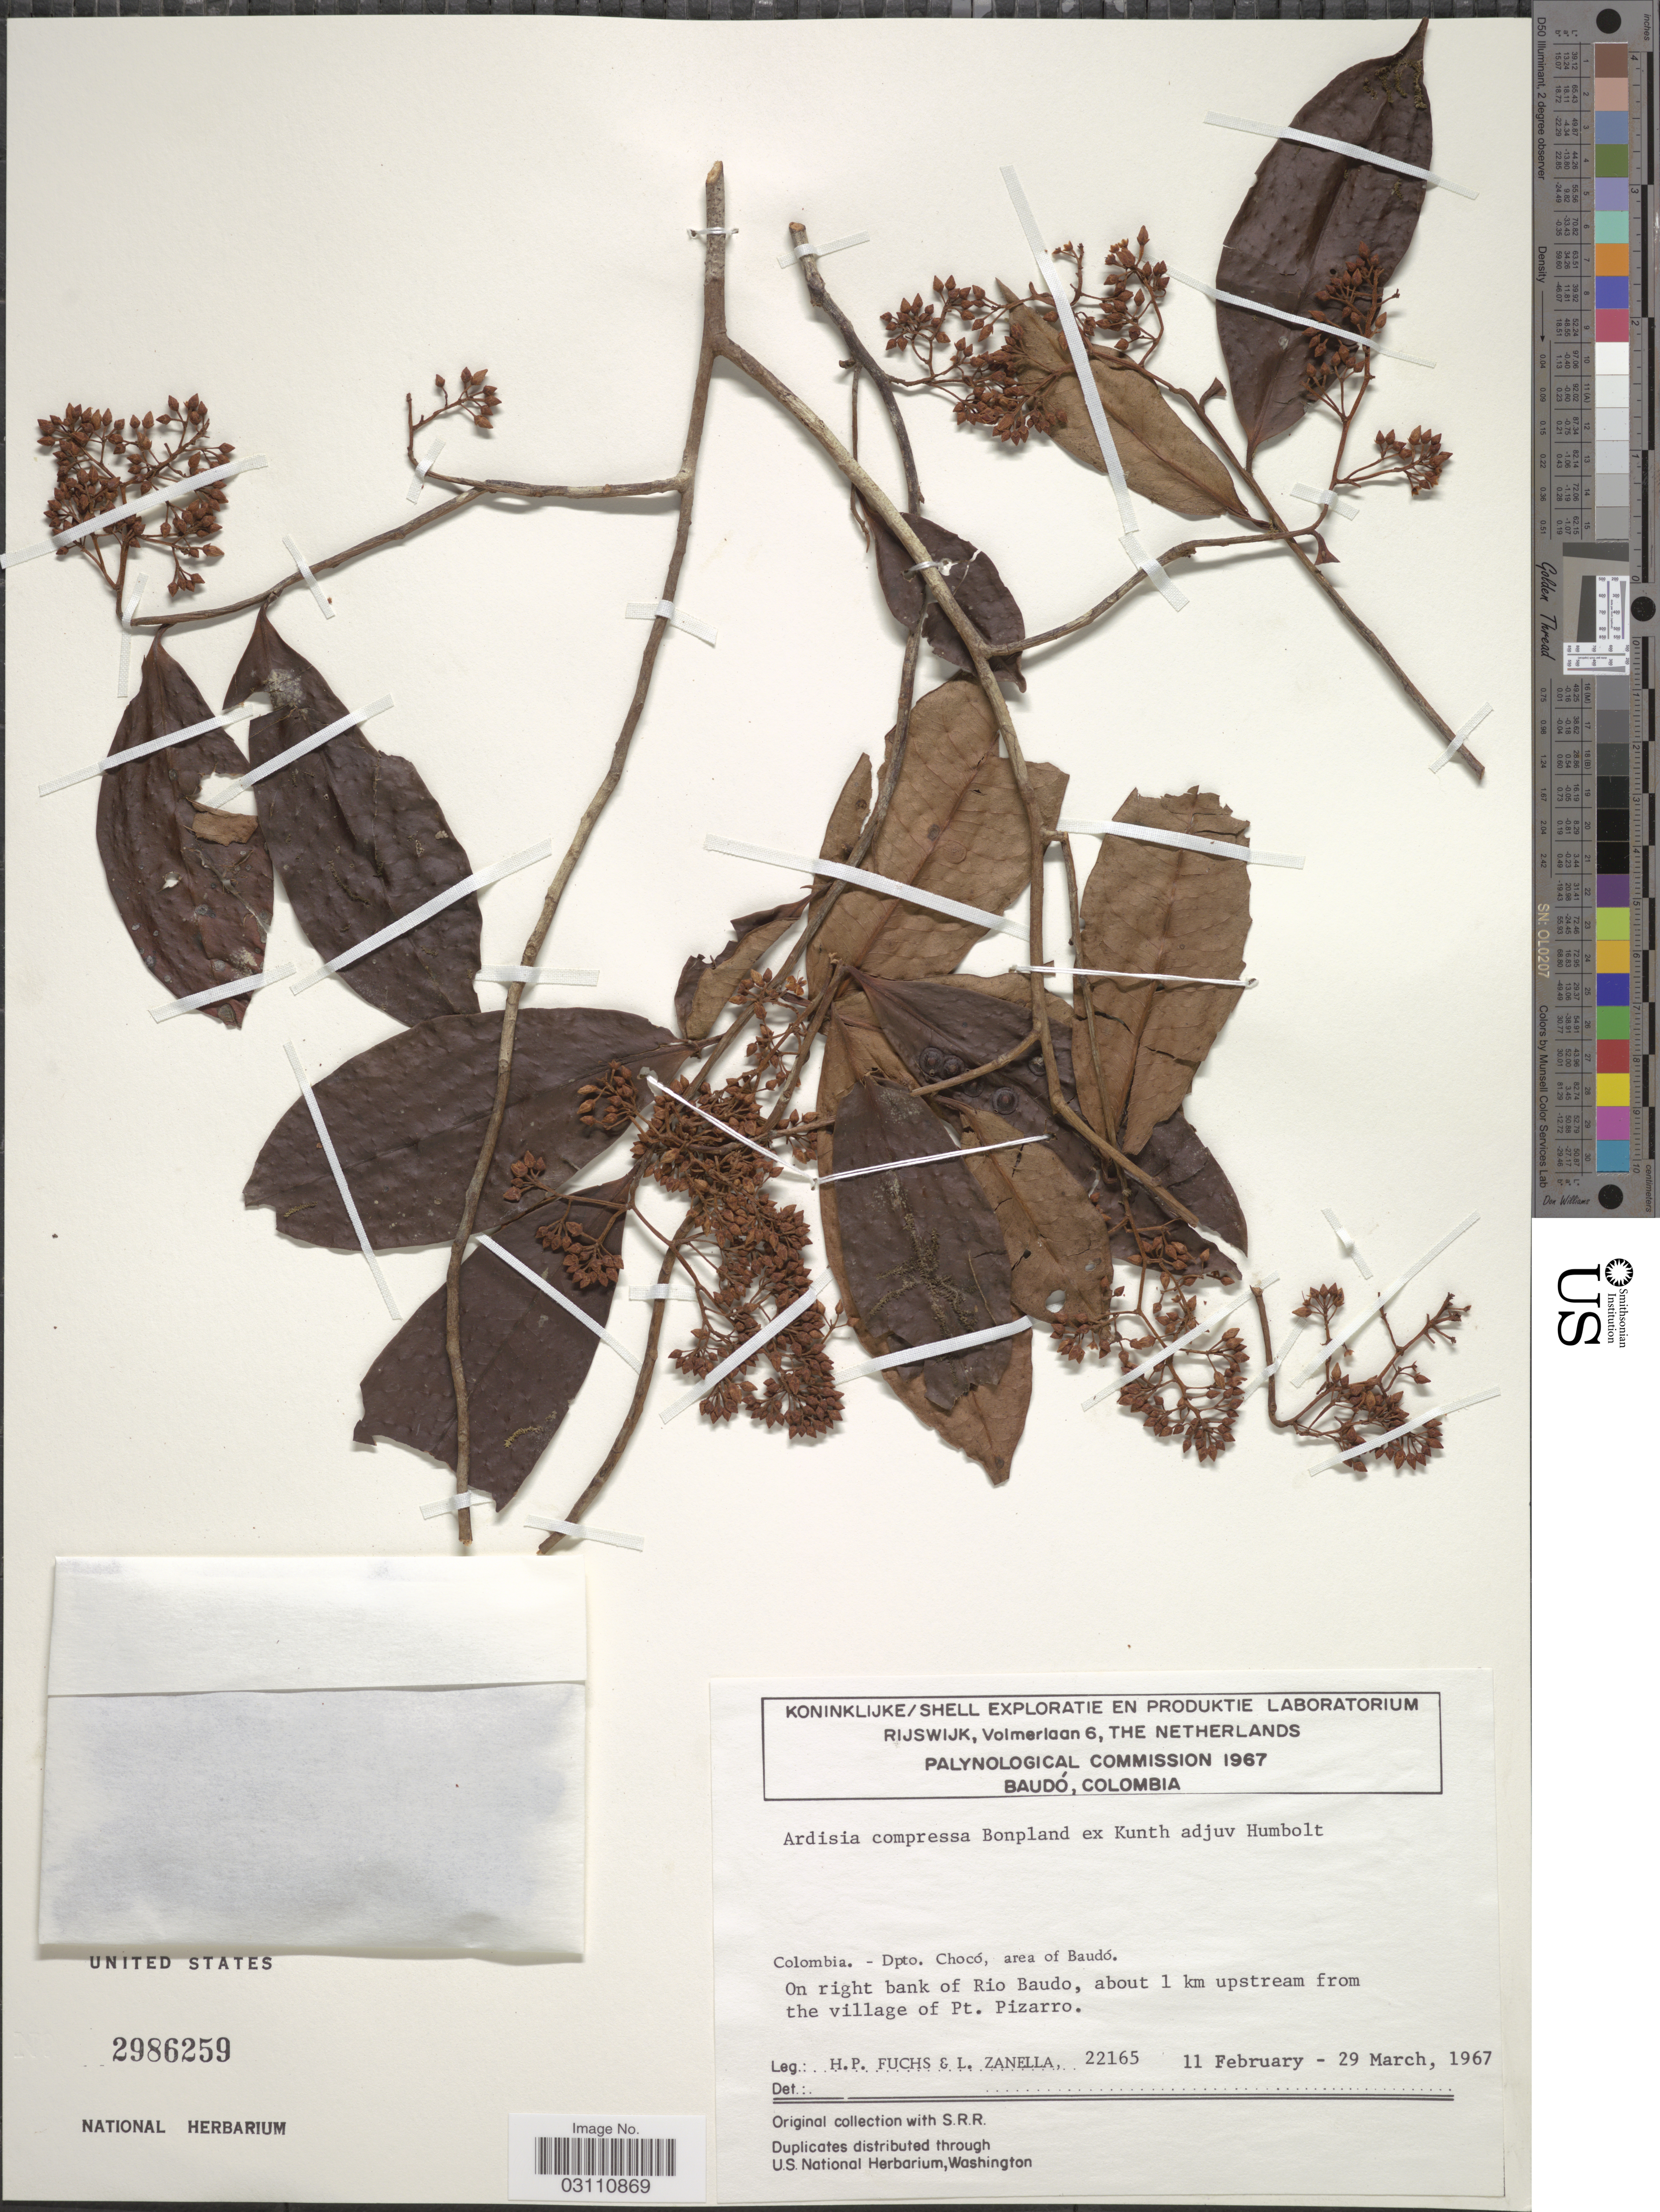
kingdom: Plantae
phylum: Tracheophyta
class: Magnoliopsida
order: Ericales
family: Primulaceae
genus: Ardisia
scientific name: Ardisia compressa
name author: Kunth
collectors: H. P. Fuchs & L. Zanella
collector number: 22165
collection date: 1967-02-11/1967-03-29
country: Colombia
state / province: Chocó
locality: Dpto. Chocó, area of Baudó. On right bank of Rio Baudo, about 1 km upstream from the village of Pt. Pizarro.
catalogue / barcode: US 2986259